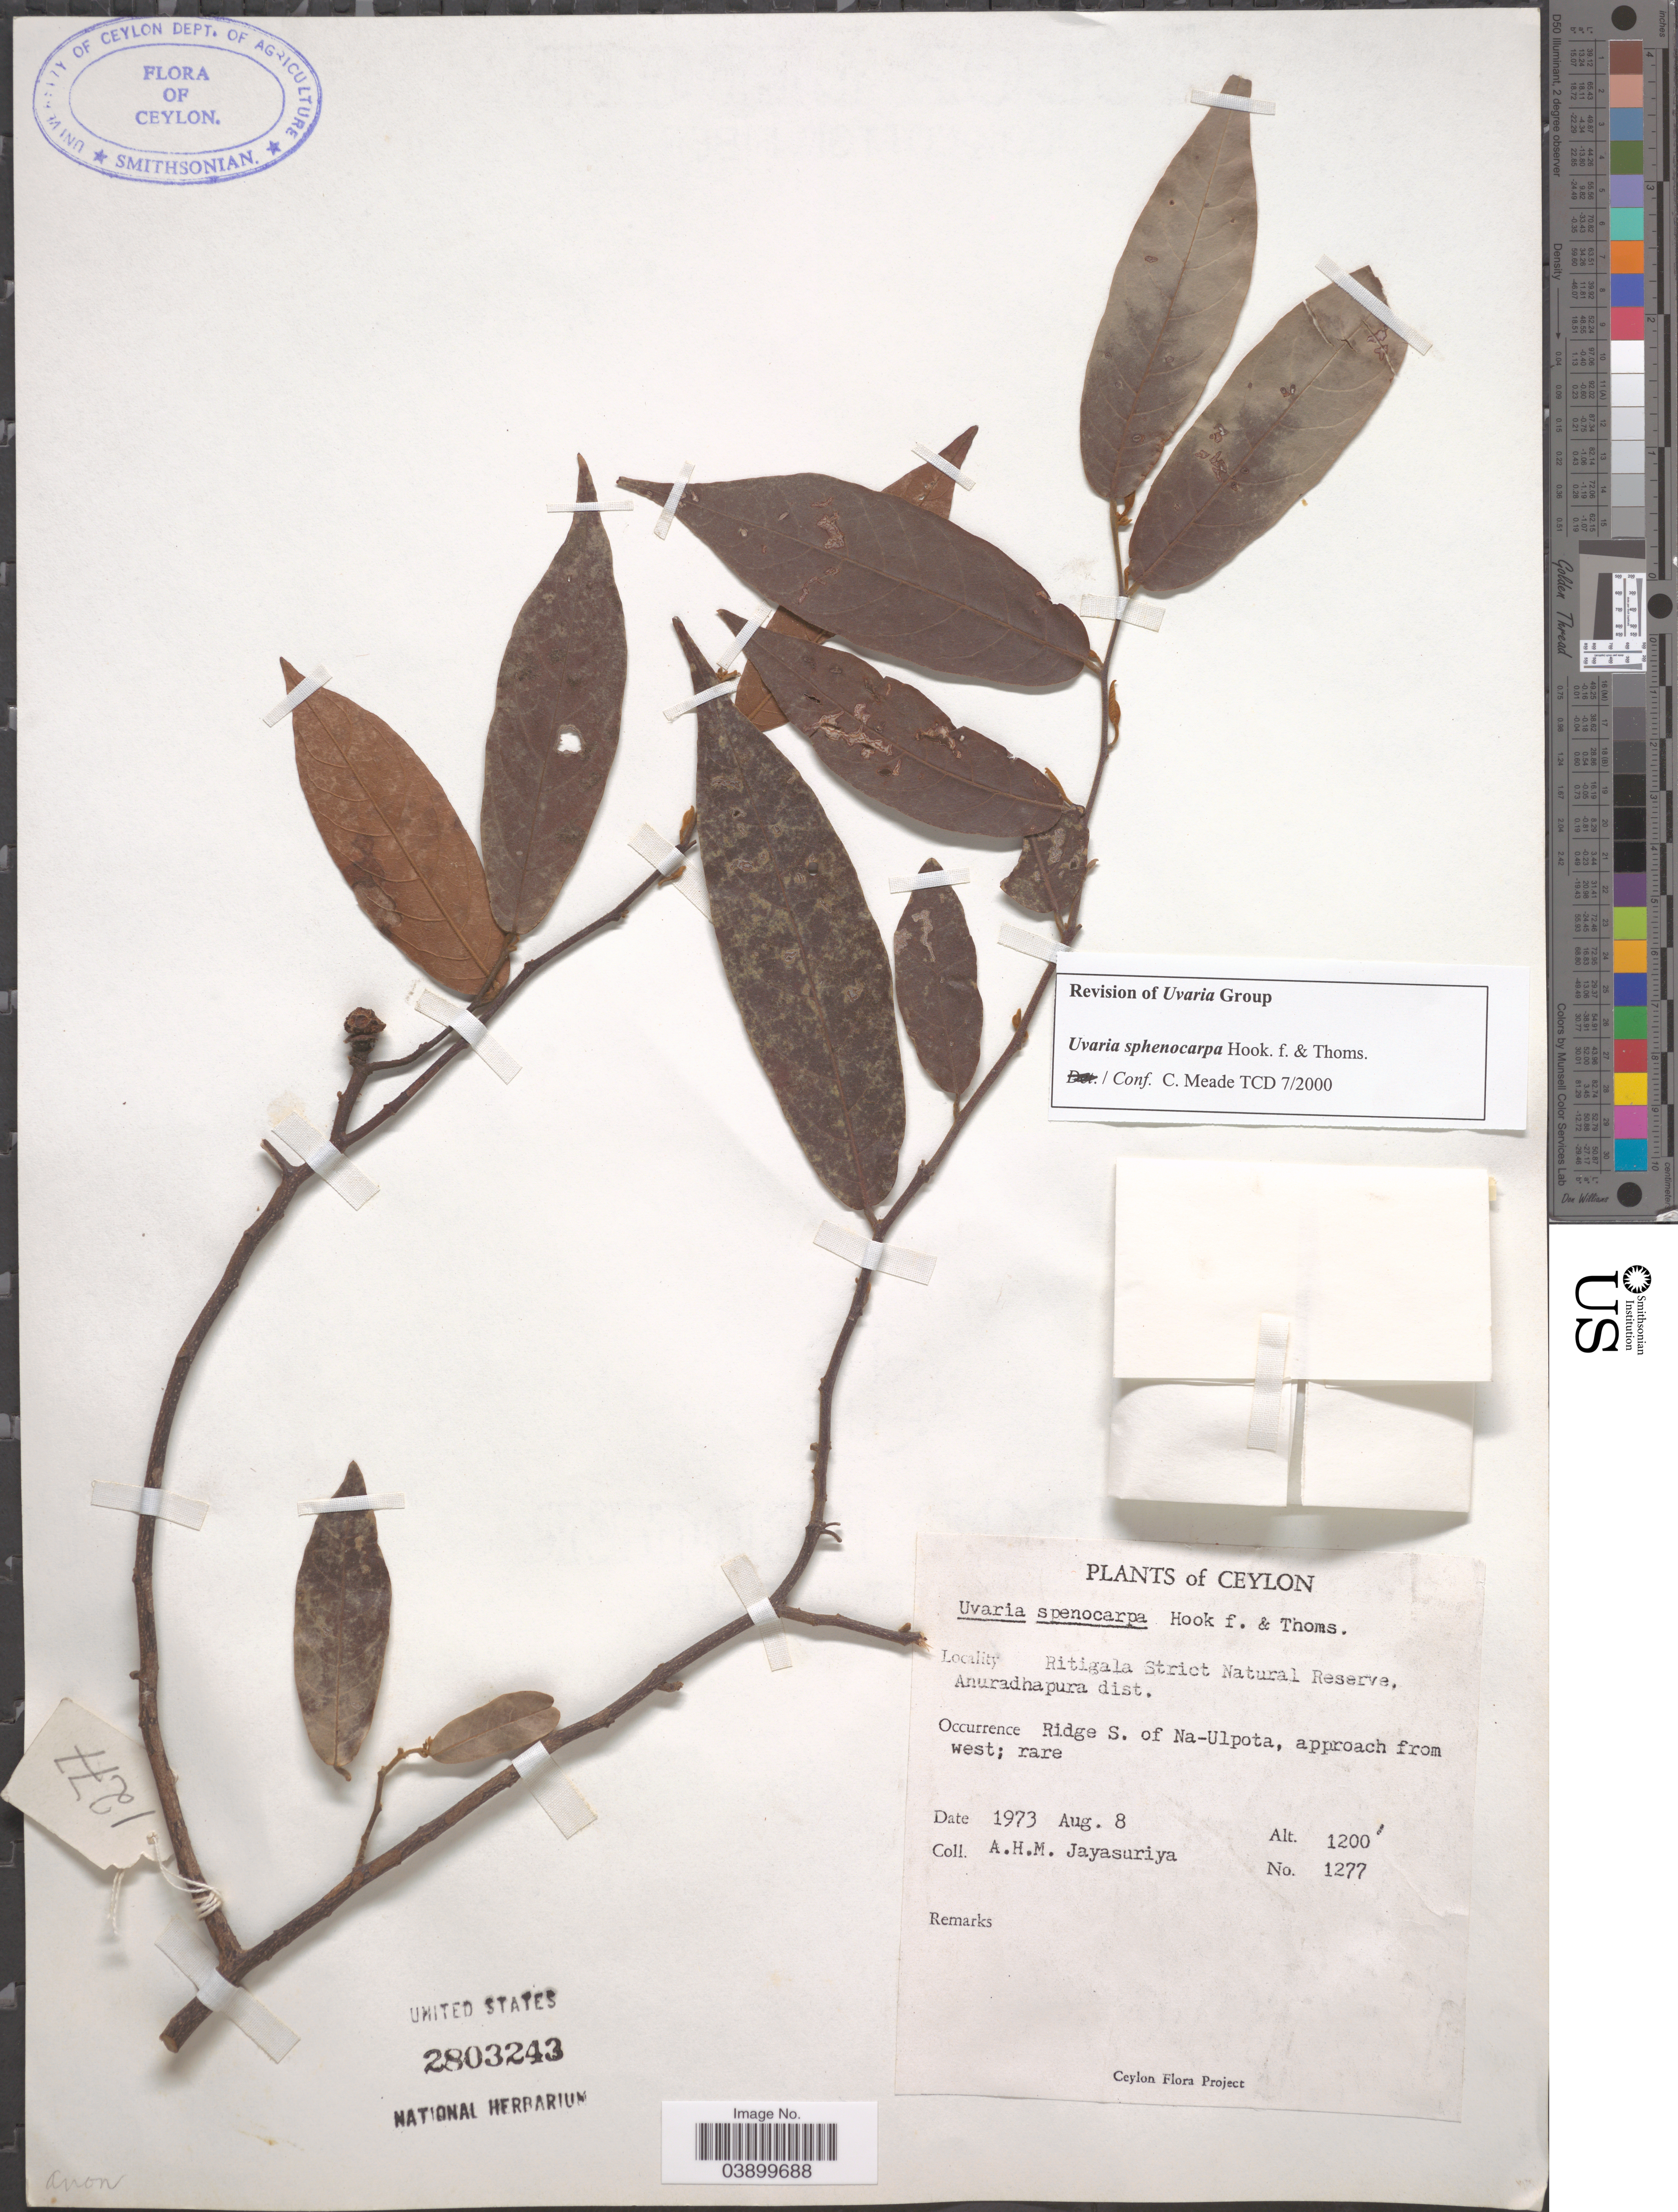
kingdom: Plantae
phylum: Tracheophyta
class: Magnoliopsida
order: Magnoliales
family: Annonaceae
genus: Uvaria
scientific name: Uvaria sphenocarpa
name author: Hook. & Thomson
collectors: A. H. Jayasuriya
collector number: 1277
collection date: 1973-08-08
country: Sri Lanka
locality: Ceylon. Ritigala Strict Natural Reserve, Anuradhapura dist. Ridge S. of Na-Ulpota, approach from west.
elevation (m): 366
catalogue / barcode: US 2803243